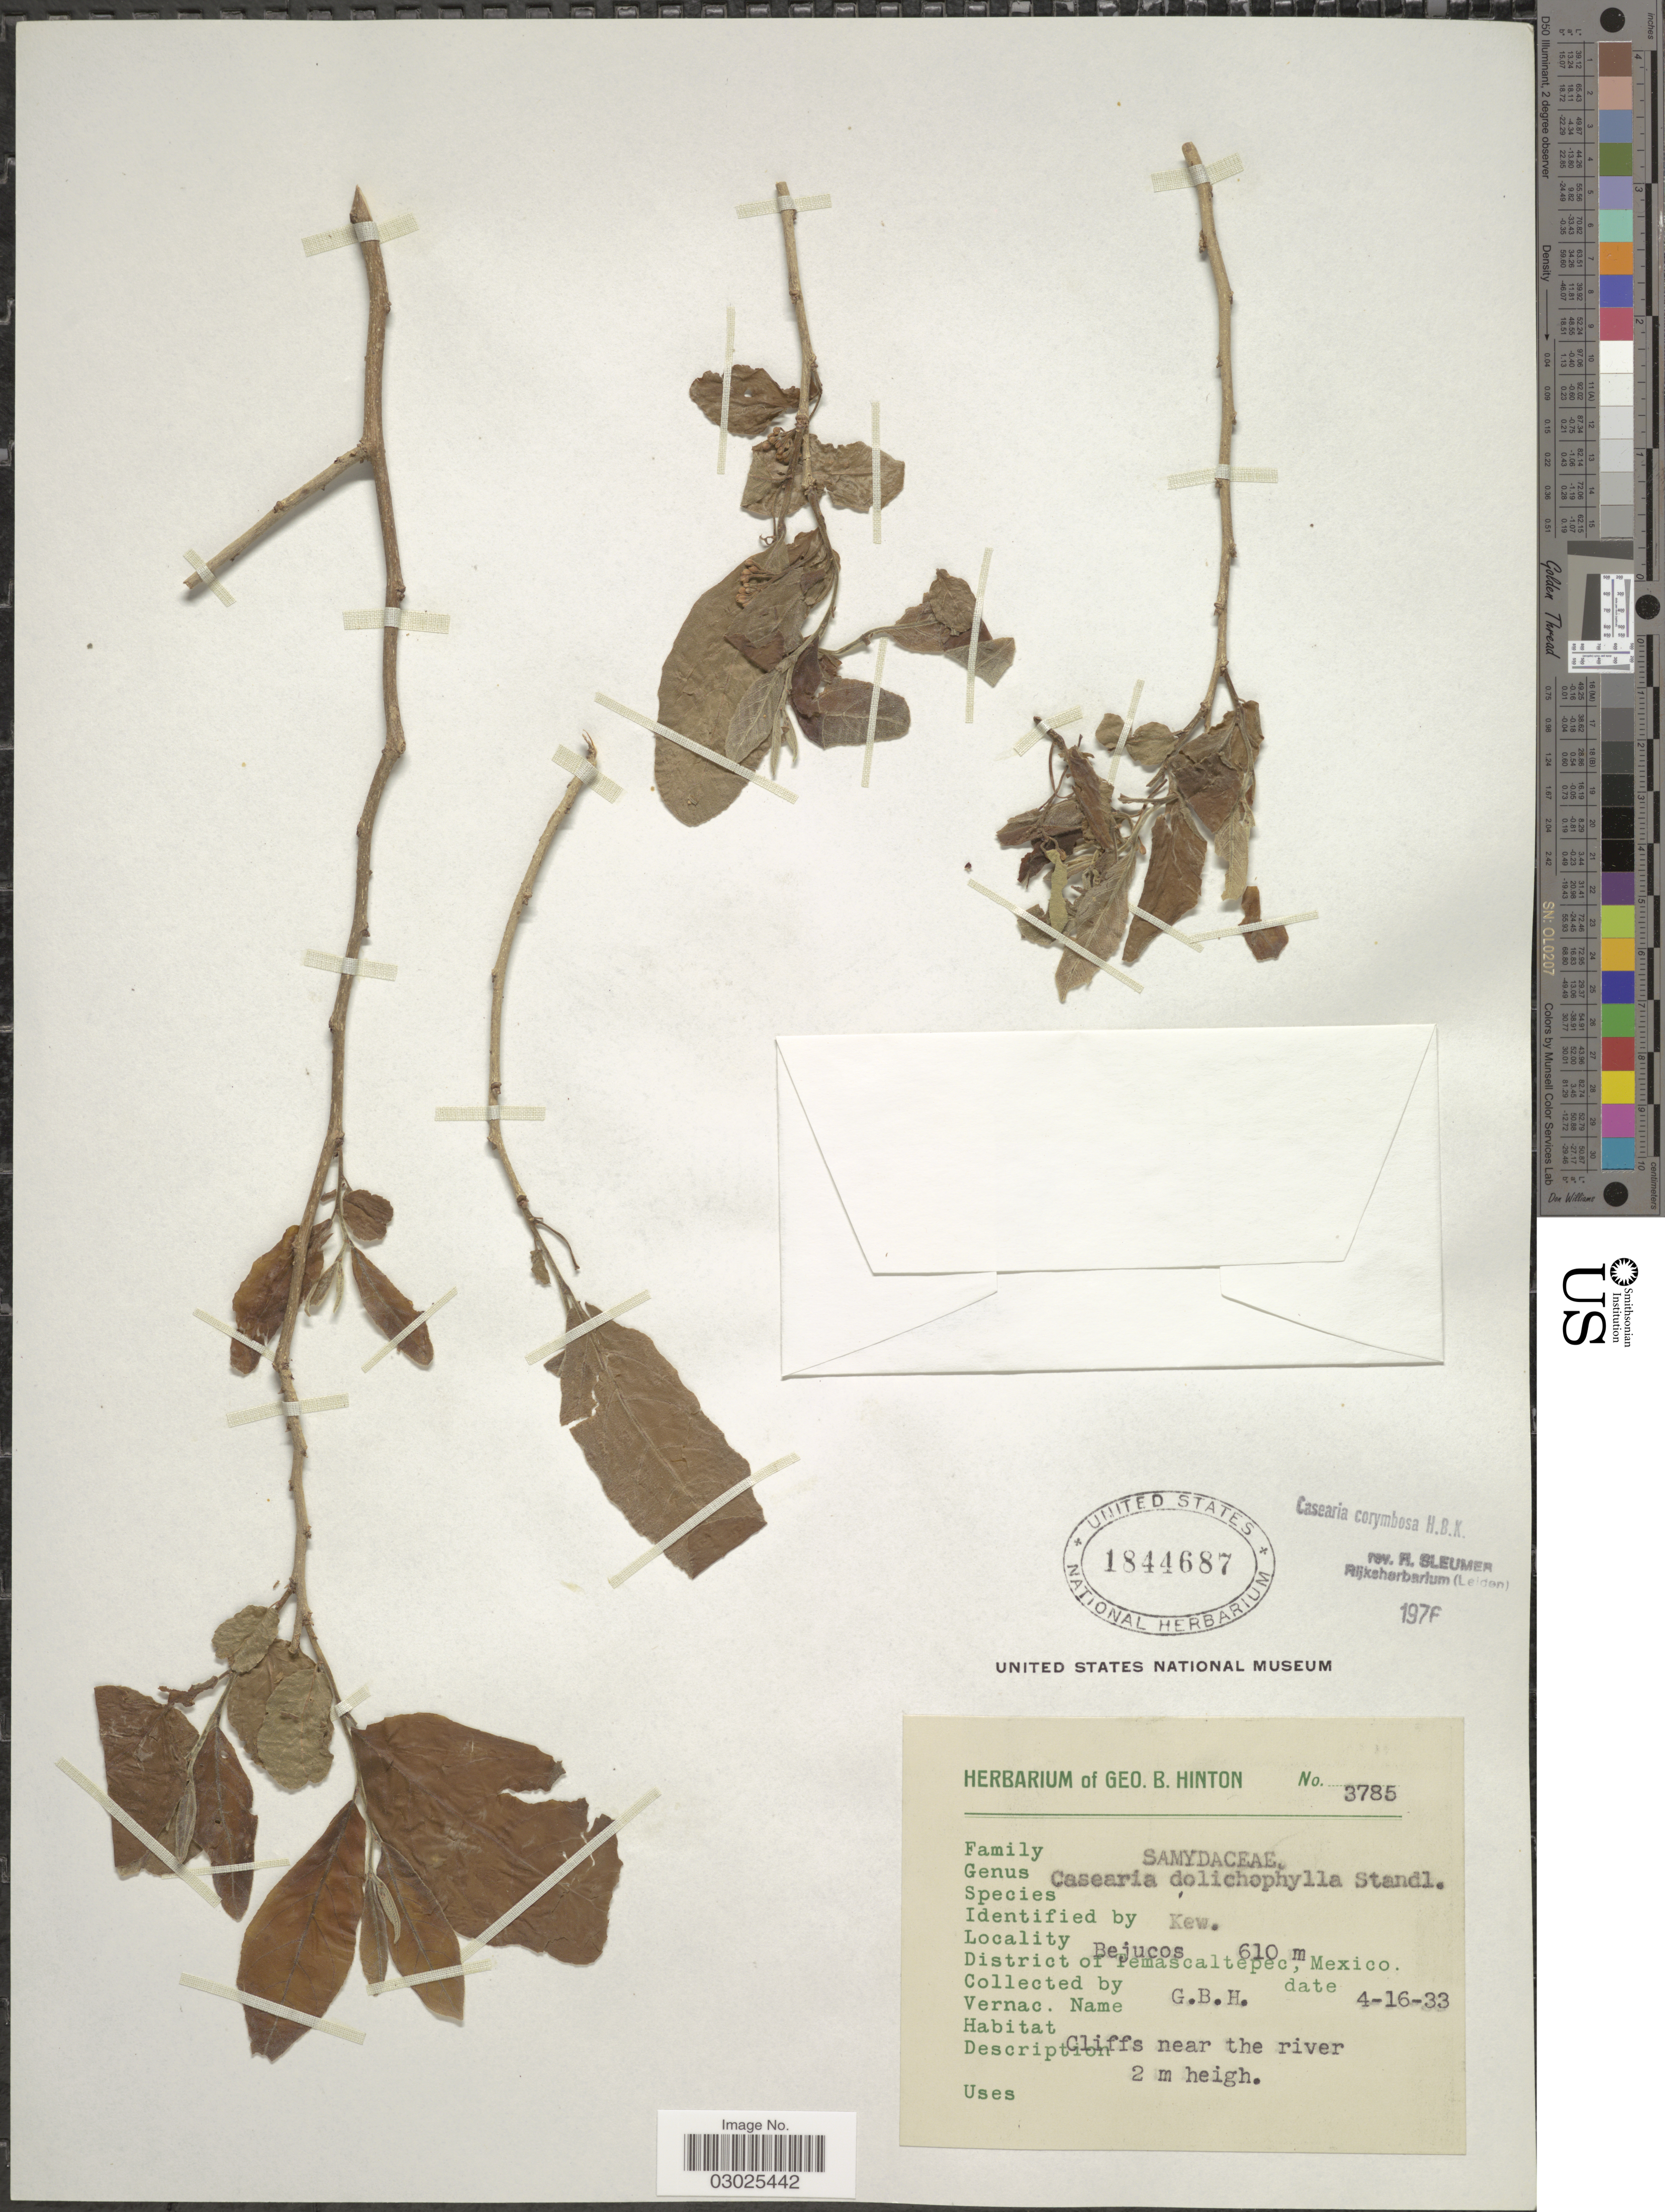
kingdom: Plantae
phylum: Tracheophyta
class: Magnoliopsida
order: Malpighiales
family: Salicaceae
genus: Casearia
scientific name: Casearia corymbosa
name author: Kunth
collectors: G. B. Hinton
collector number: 3785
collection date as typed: Transcribed d/m/y: 16/4/33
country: Mexico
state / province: México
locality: Bejucos. District of Temascaltepec.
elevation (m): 610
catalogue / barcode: US 1844687